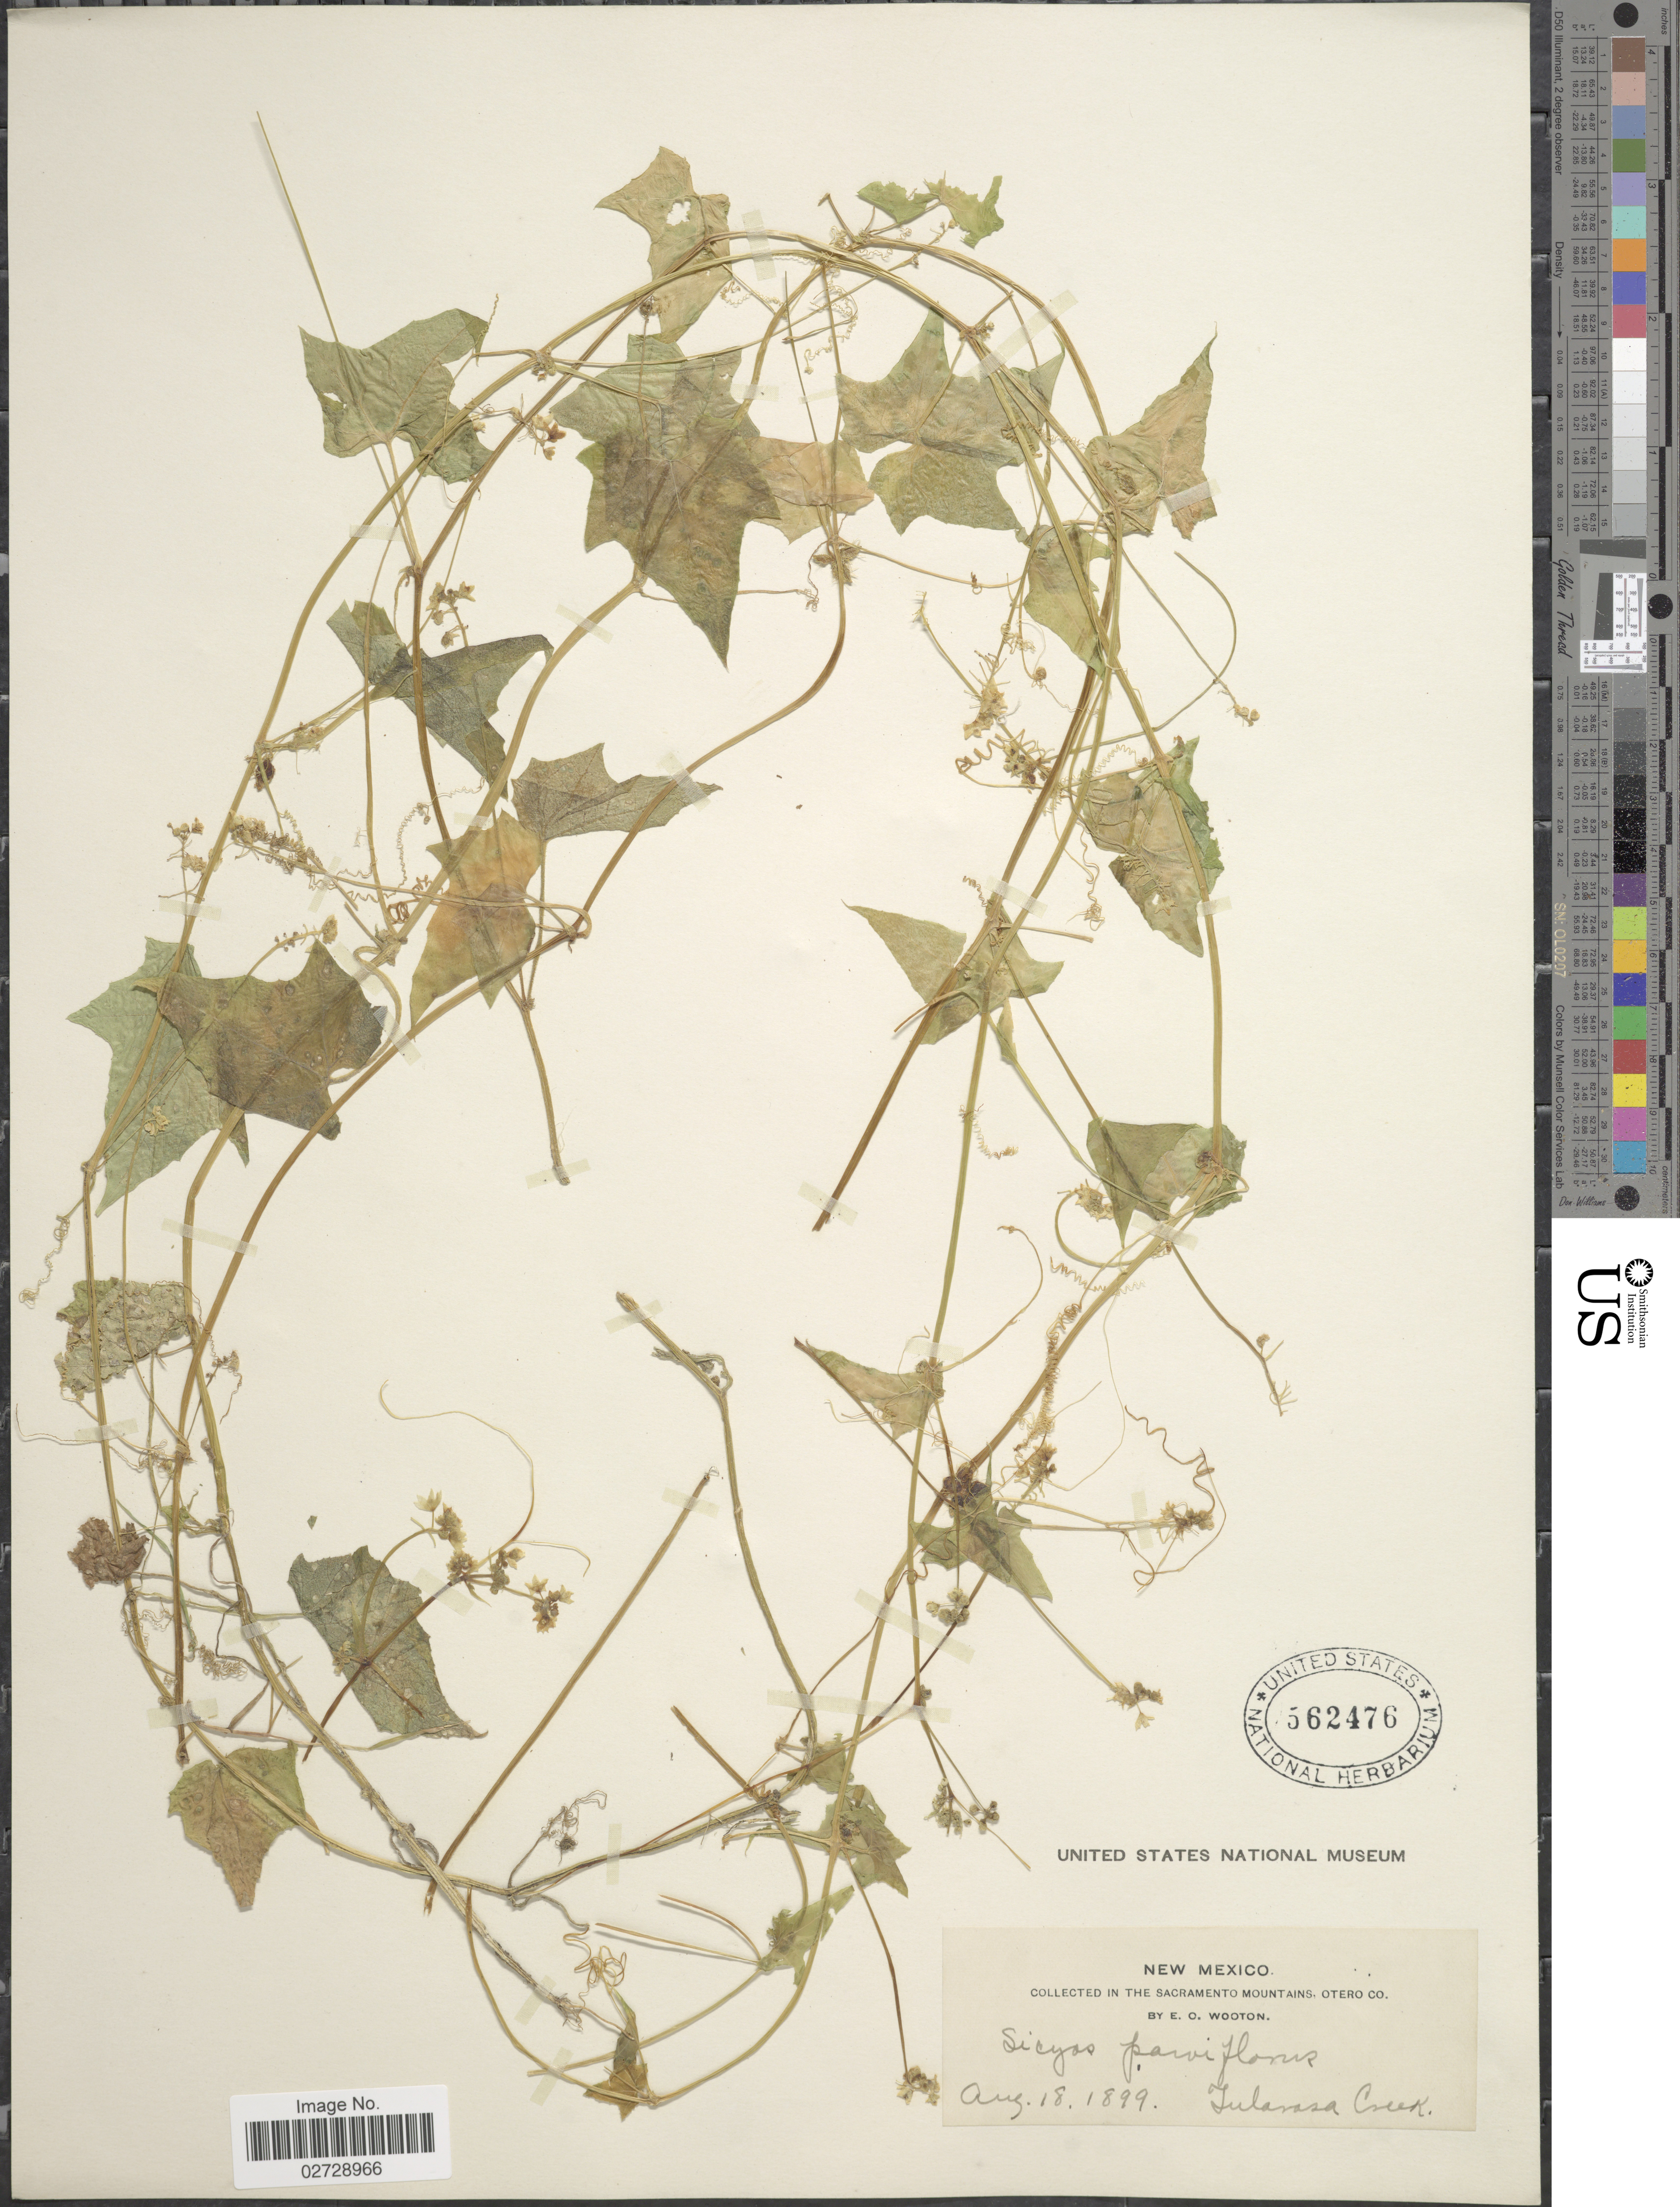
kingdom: Plantae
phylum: Tracheophyta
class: Magnoliopsida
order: Cucurbitales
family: Cucurbitaceae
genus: Sicyos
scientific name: Sicyos parviflorus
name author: Willd.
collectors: E. O. Wooton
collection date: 1899-08-18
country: United States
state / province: New Mexico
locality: In The Sacramento Mountains, Otero Co., Tularosa Creek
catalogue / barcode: US 562476